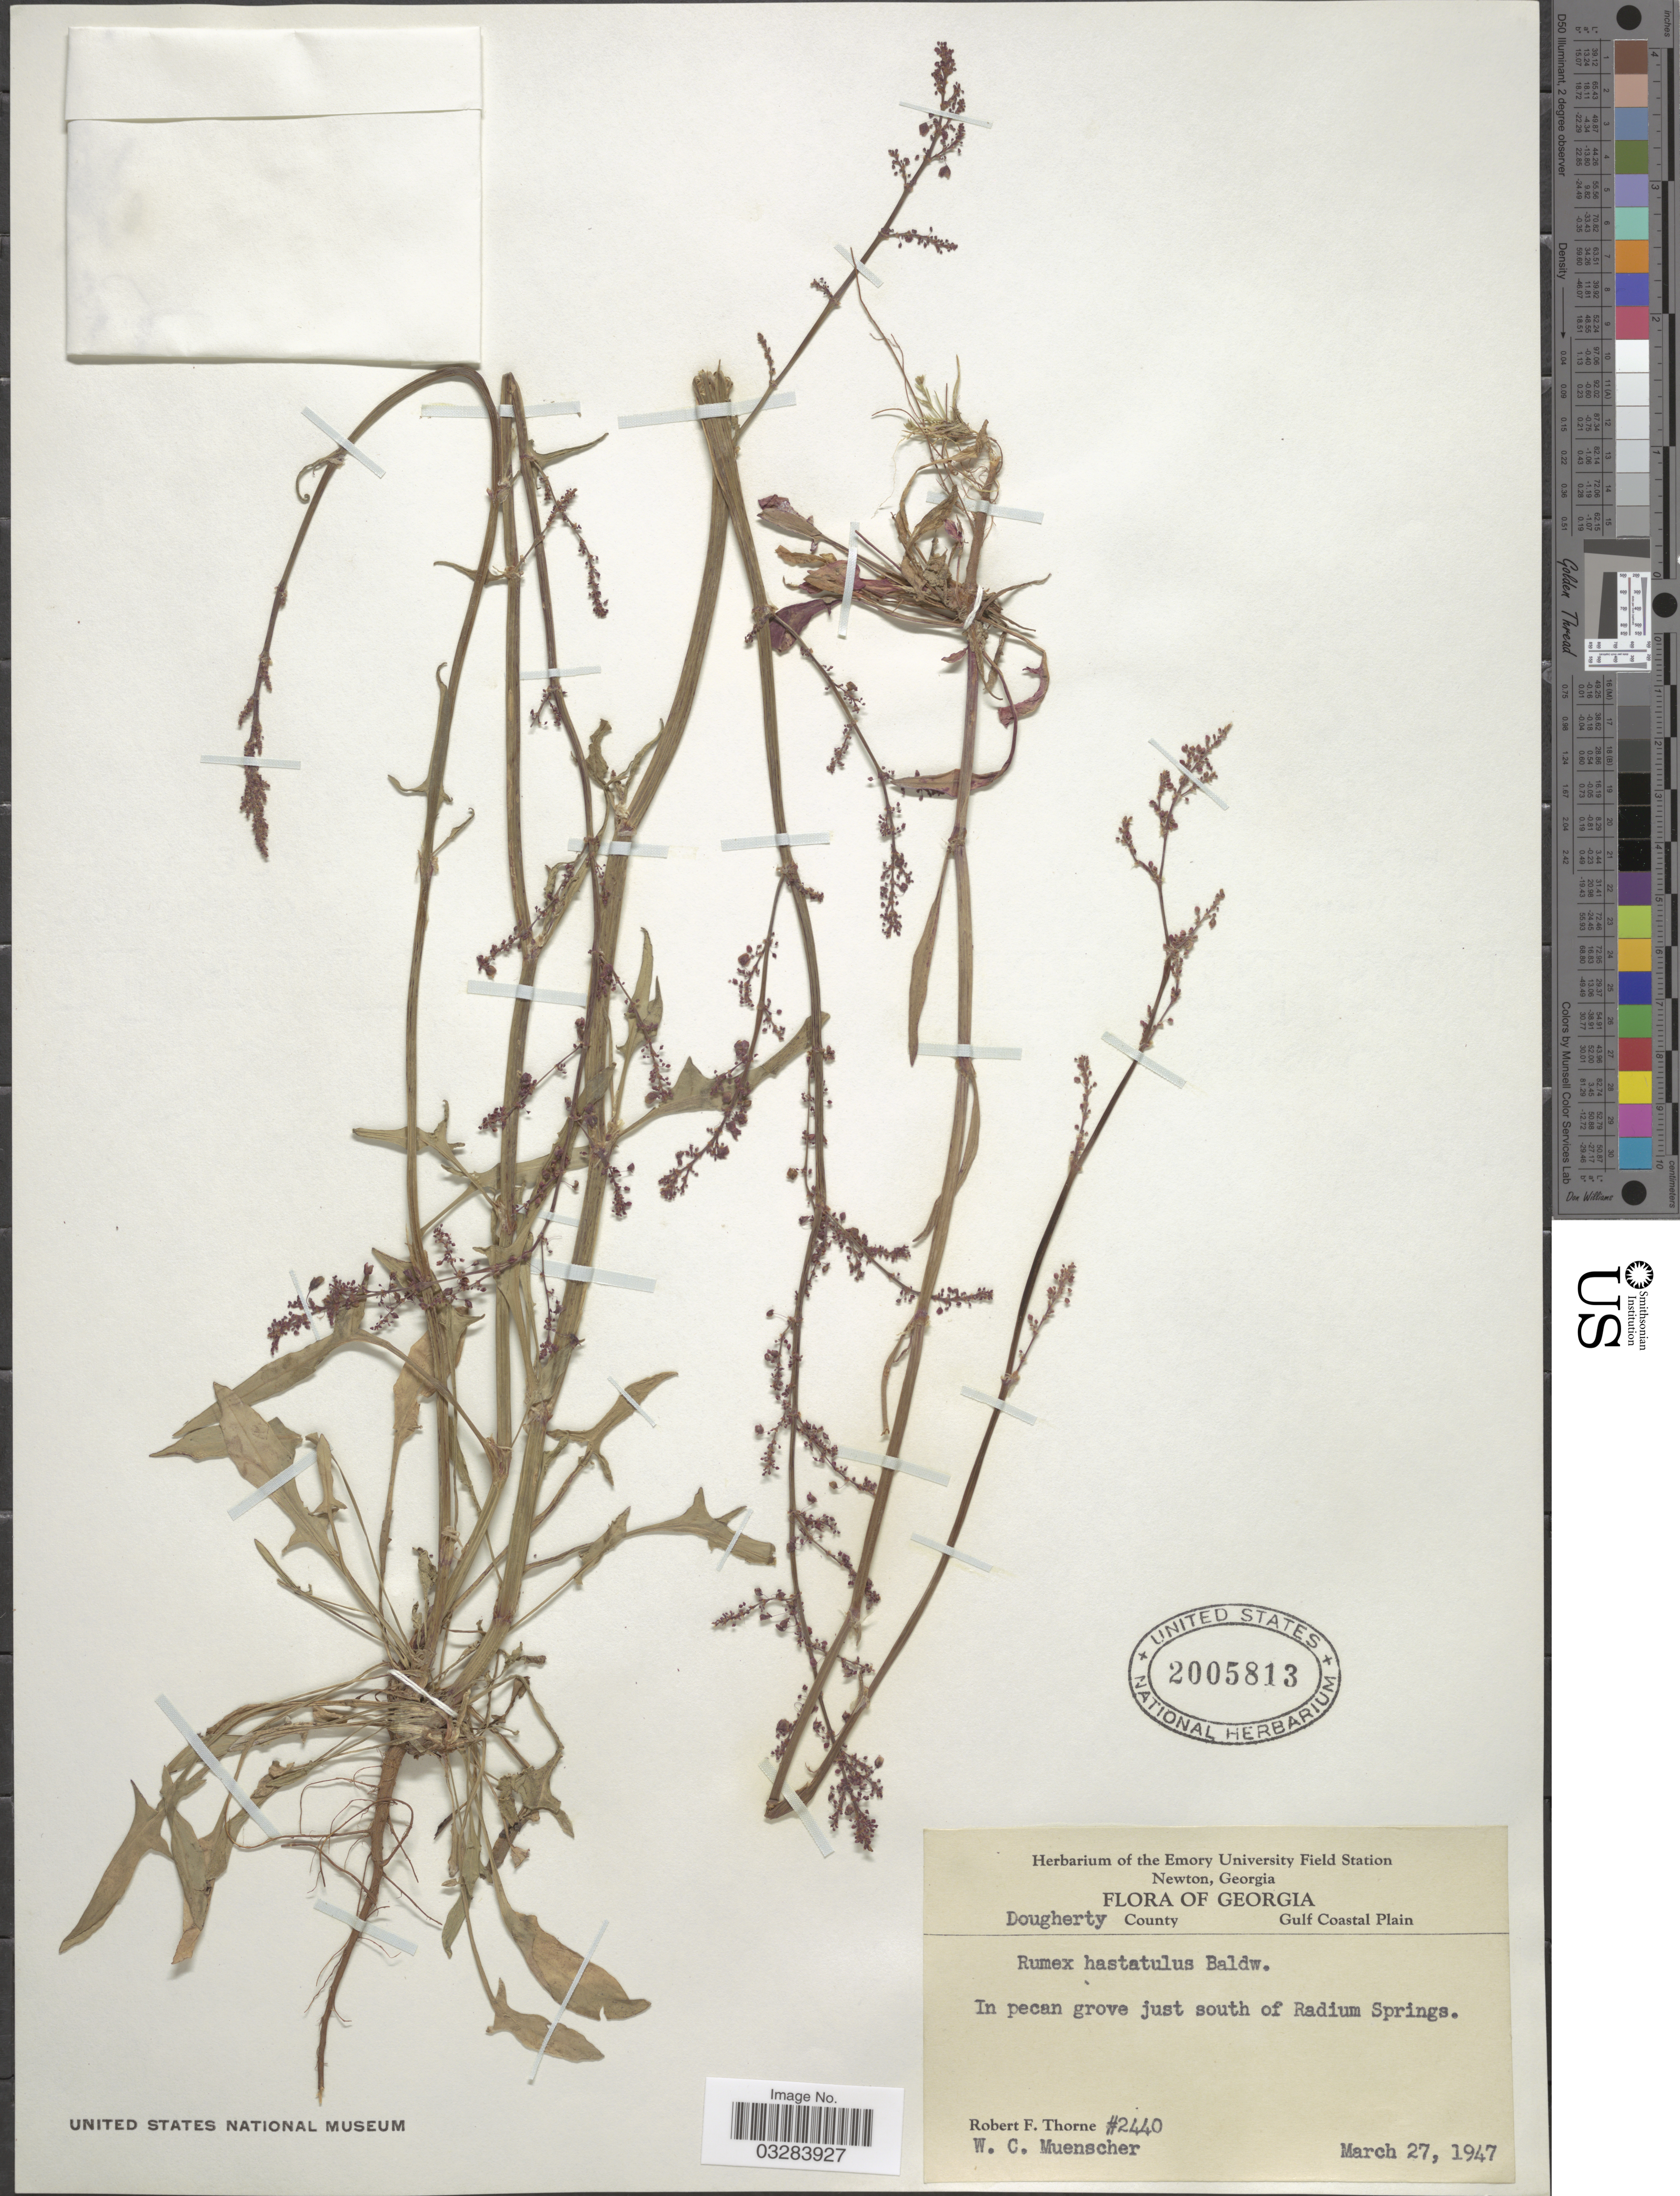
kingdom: Plantae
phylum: Tracheophyta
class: Magnoliopsida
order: Caryophyllales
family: Polygonaceae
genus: Rumex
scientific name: Rumex hastatulus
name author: Baldwin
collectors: R. F. Thorne & W. Muenscher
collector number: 2440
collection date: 1947-03-27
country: United States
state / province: Georgia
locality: Dougherty County. Gulf Coastal Plain. In pecan grove just south of Radium Springs.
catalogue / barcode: US 2005813